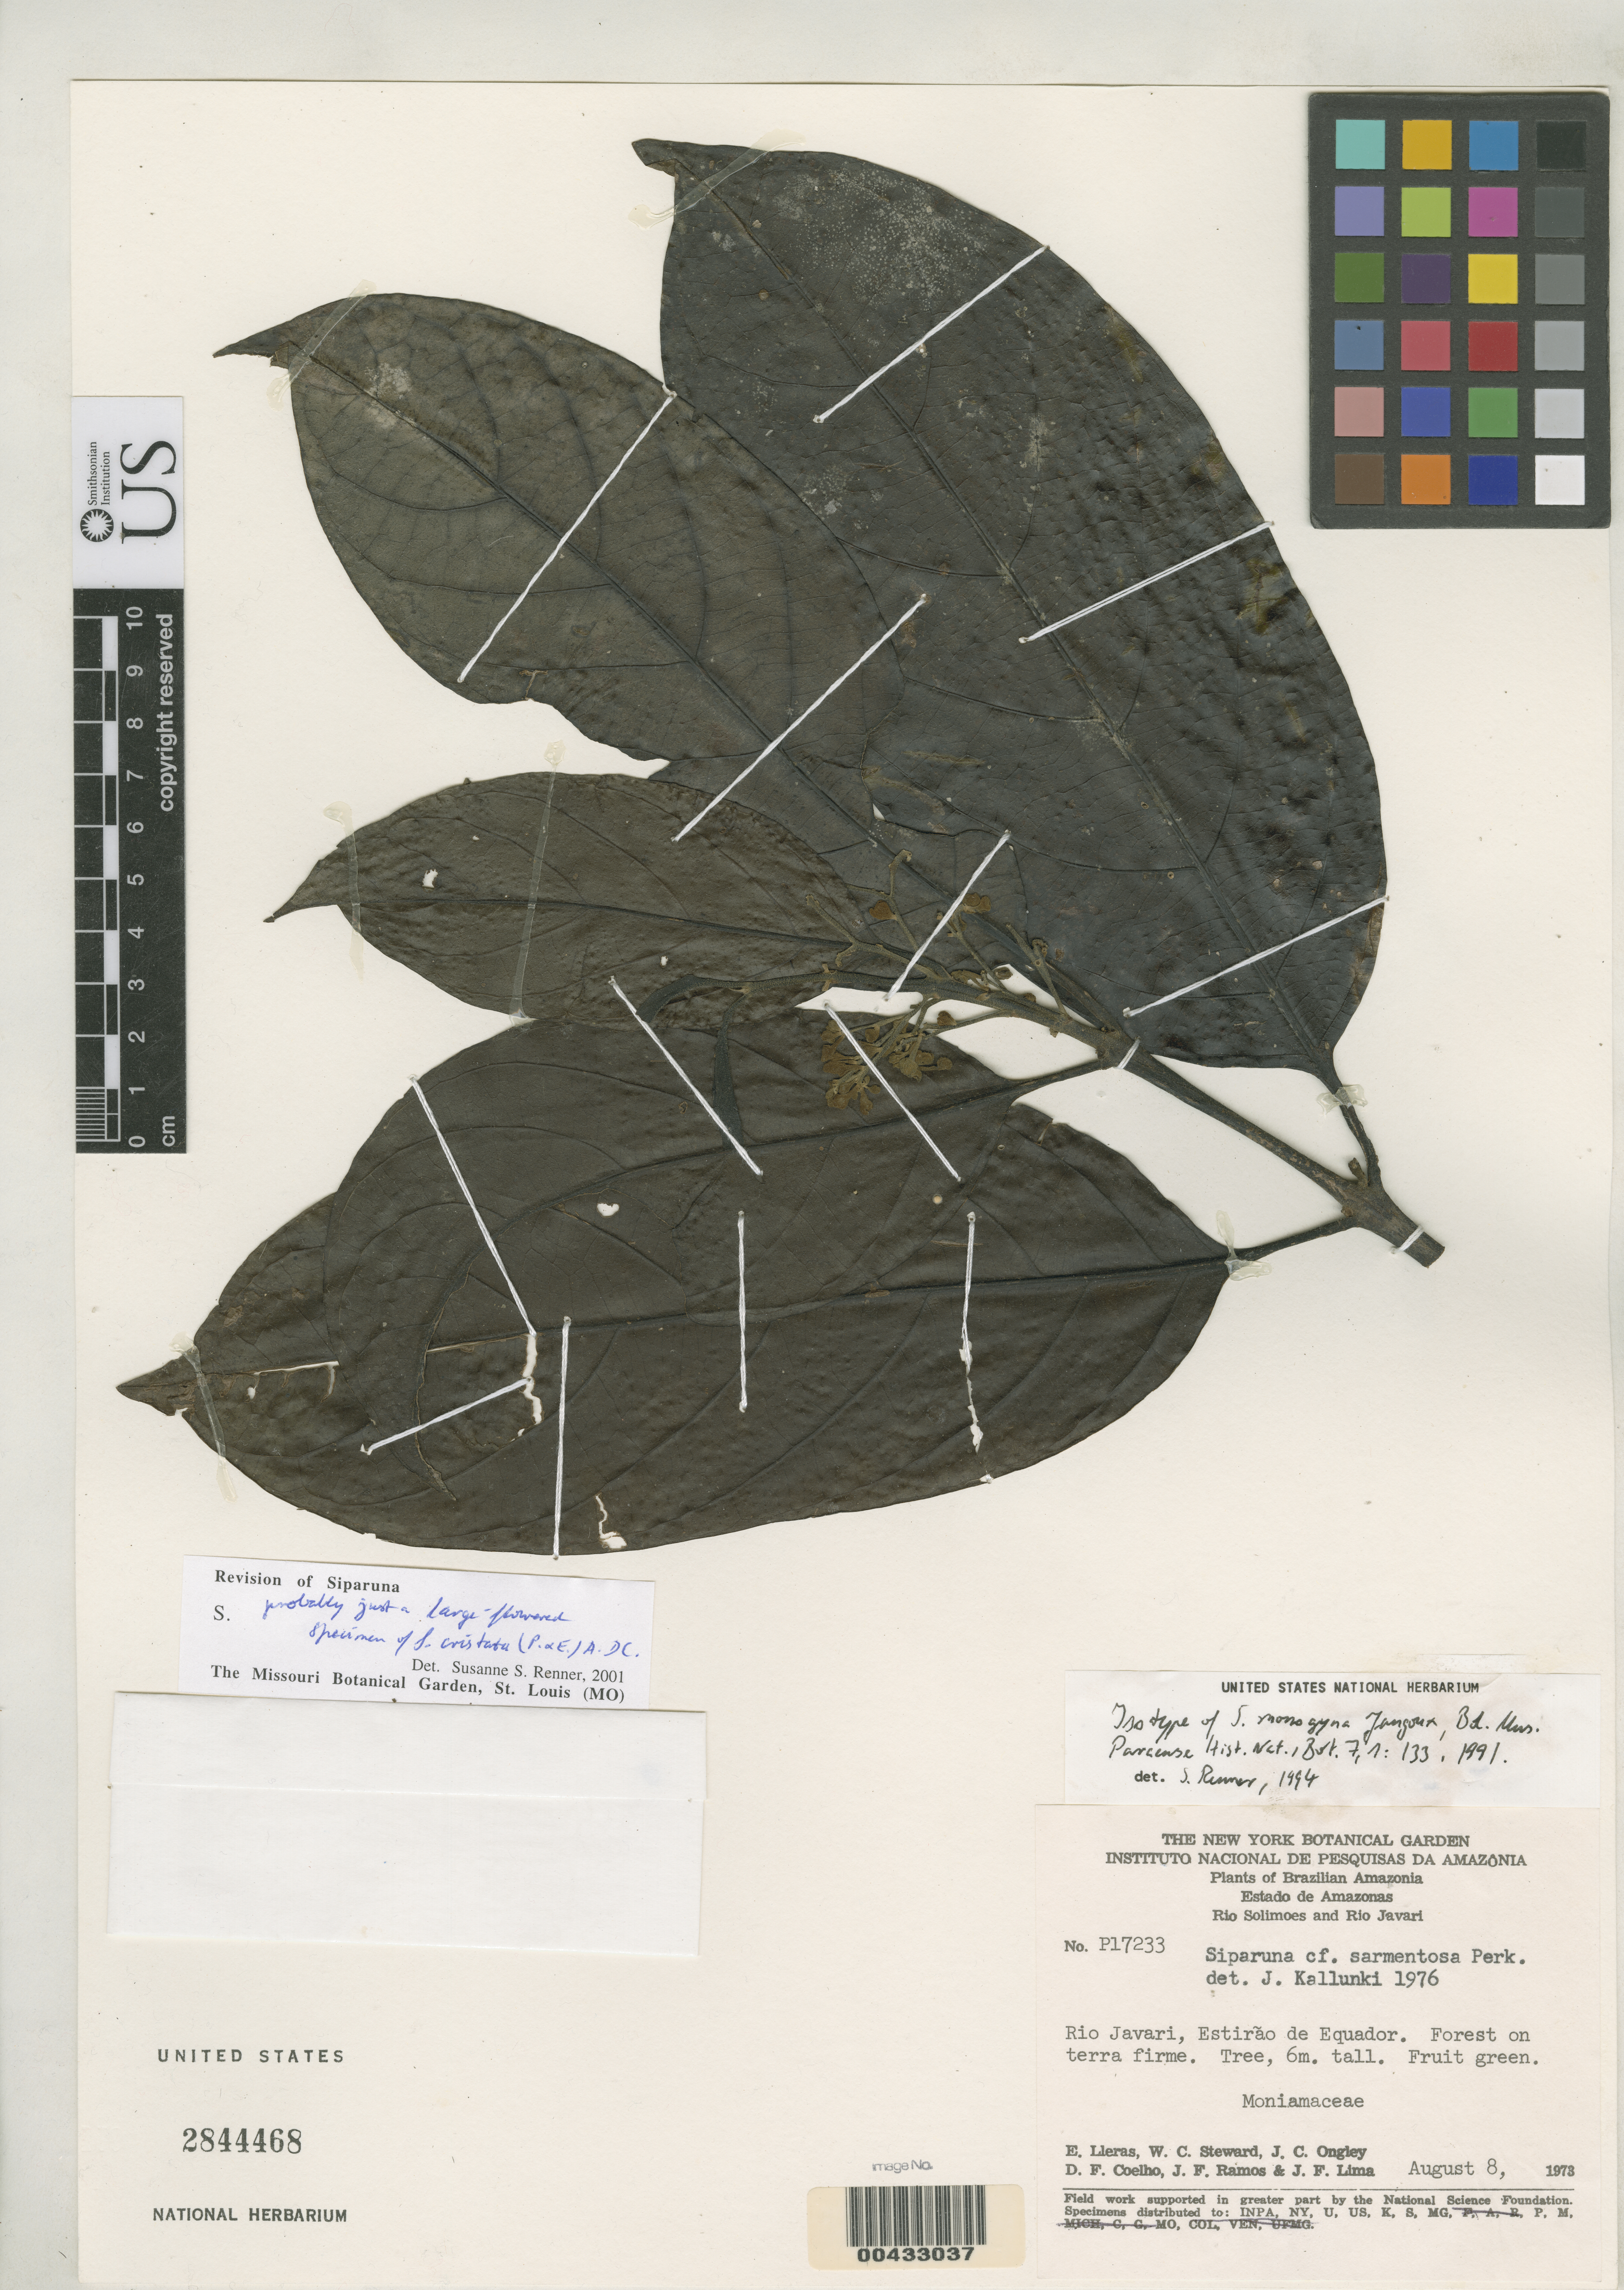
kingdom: Plantae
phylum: Tracheophyta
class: Magnoliopsida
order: Laurales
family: Siparunaceae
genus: Siparuna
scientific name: Siparuna monogyna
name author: Jangoux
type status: Isotype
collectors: E. Lleras, W. C. Steward, J. C. Ongley, D. F. Coêlho, J. F. Ramos & J. F. Lima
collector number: P 17233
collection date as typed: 08 Aug 1973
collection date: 1973-08-08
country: Brazil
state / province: Amazonas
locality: Rio Javaro, estirao de Ecuador.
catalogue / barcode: US 2844468